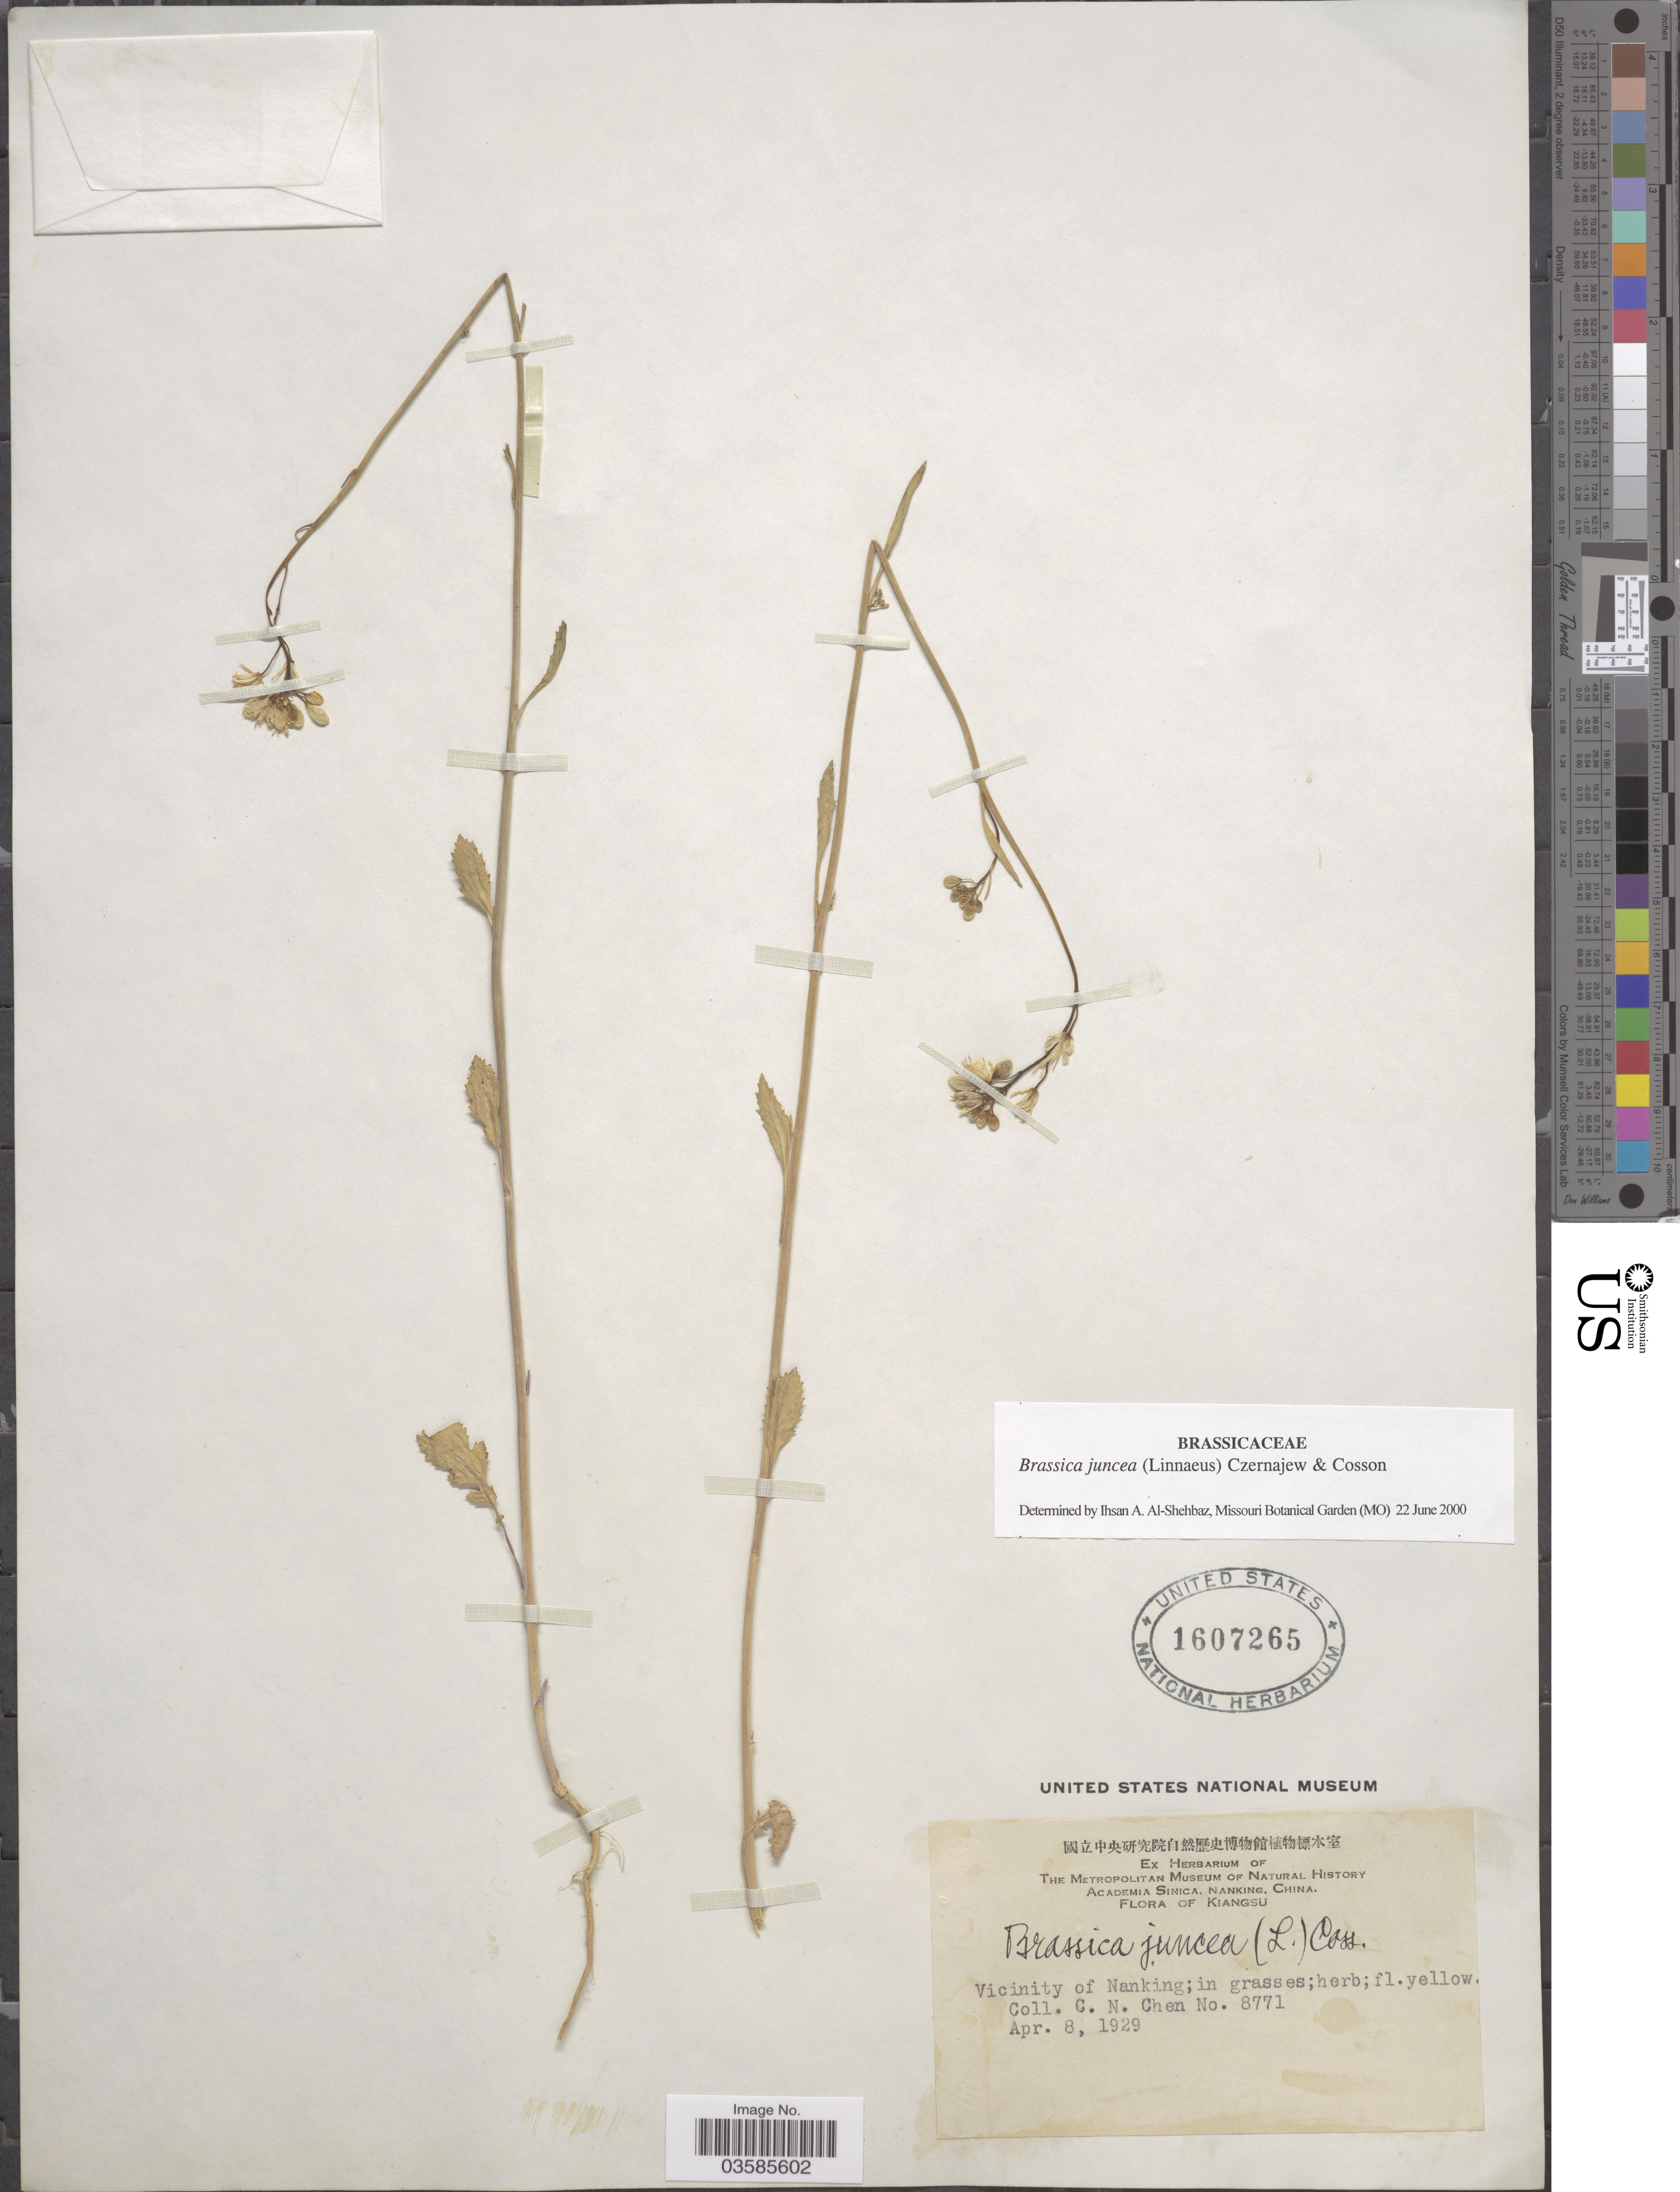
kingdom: Plantae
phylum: Tracheophyta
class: Magnoliopsida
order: Brassicales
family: Brassicaceae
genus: Brassica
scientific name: Brassica juncea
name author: (L.) Czern.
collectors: C. Chen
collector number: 8771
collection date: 1929-04-08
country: China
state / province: Jiangsu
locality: Vicinity of Nanking. Kiangsu.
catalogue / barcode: US 1607265